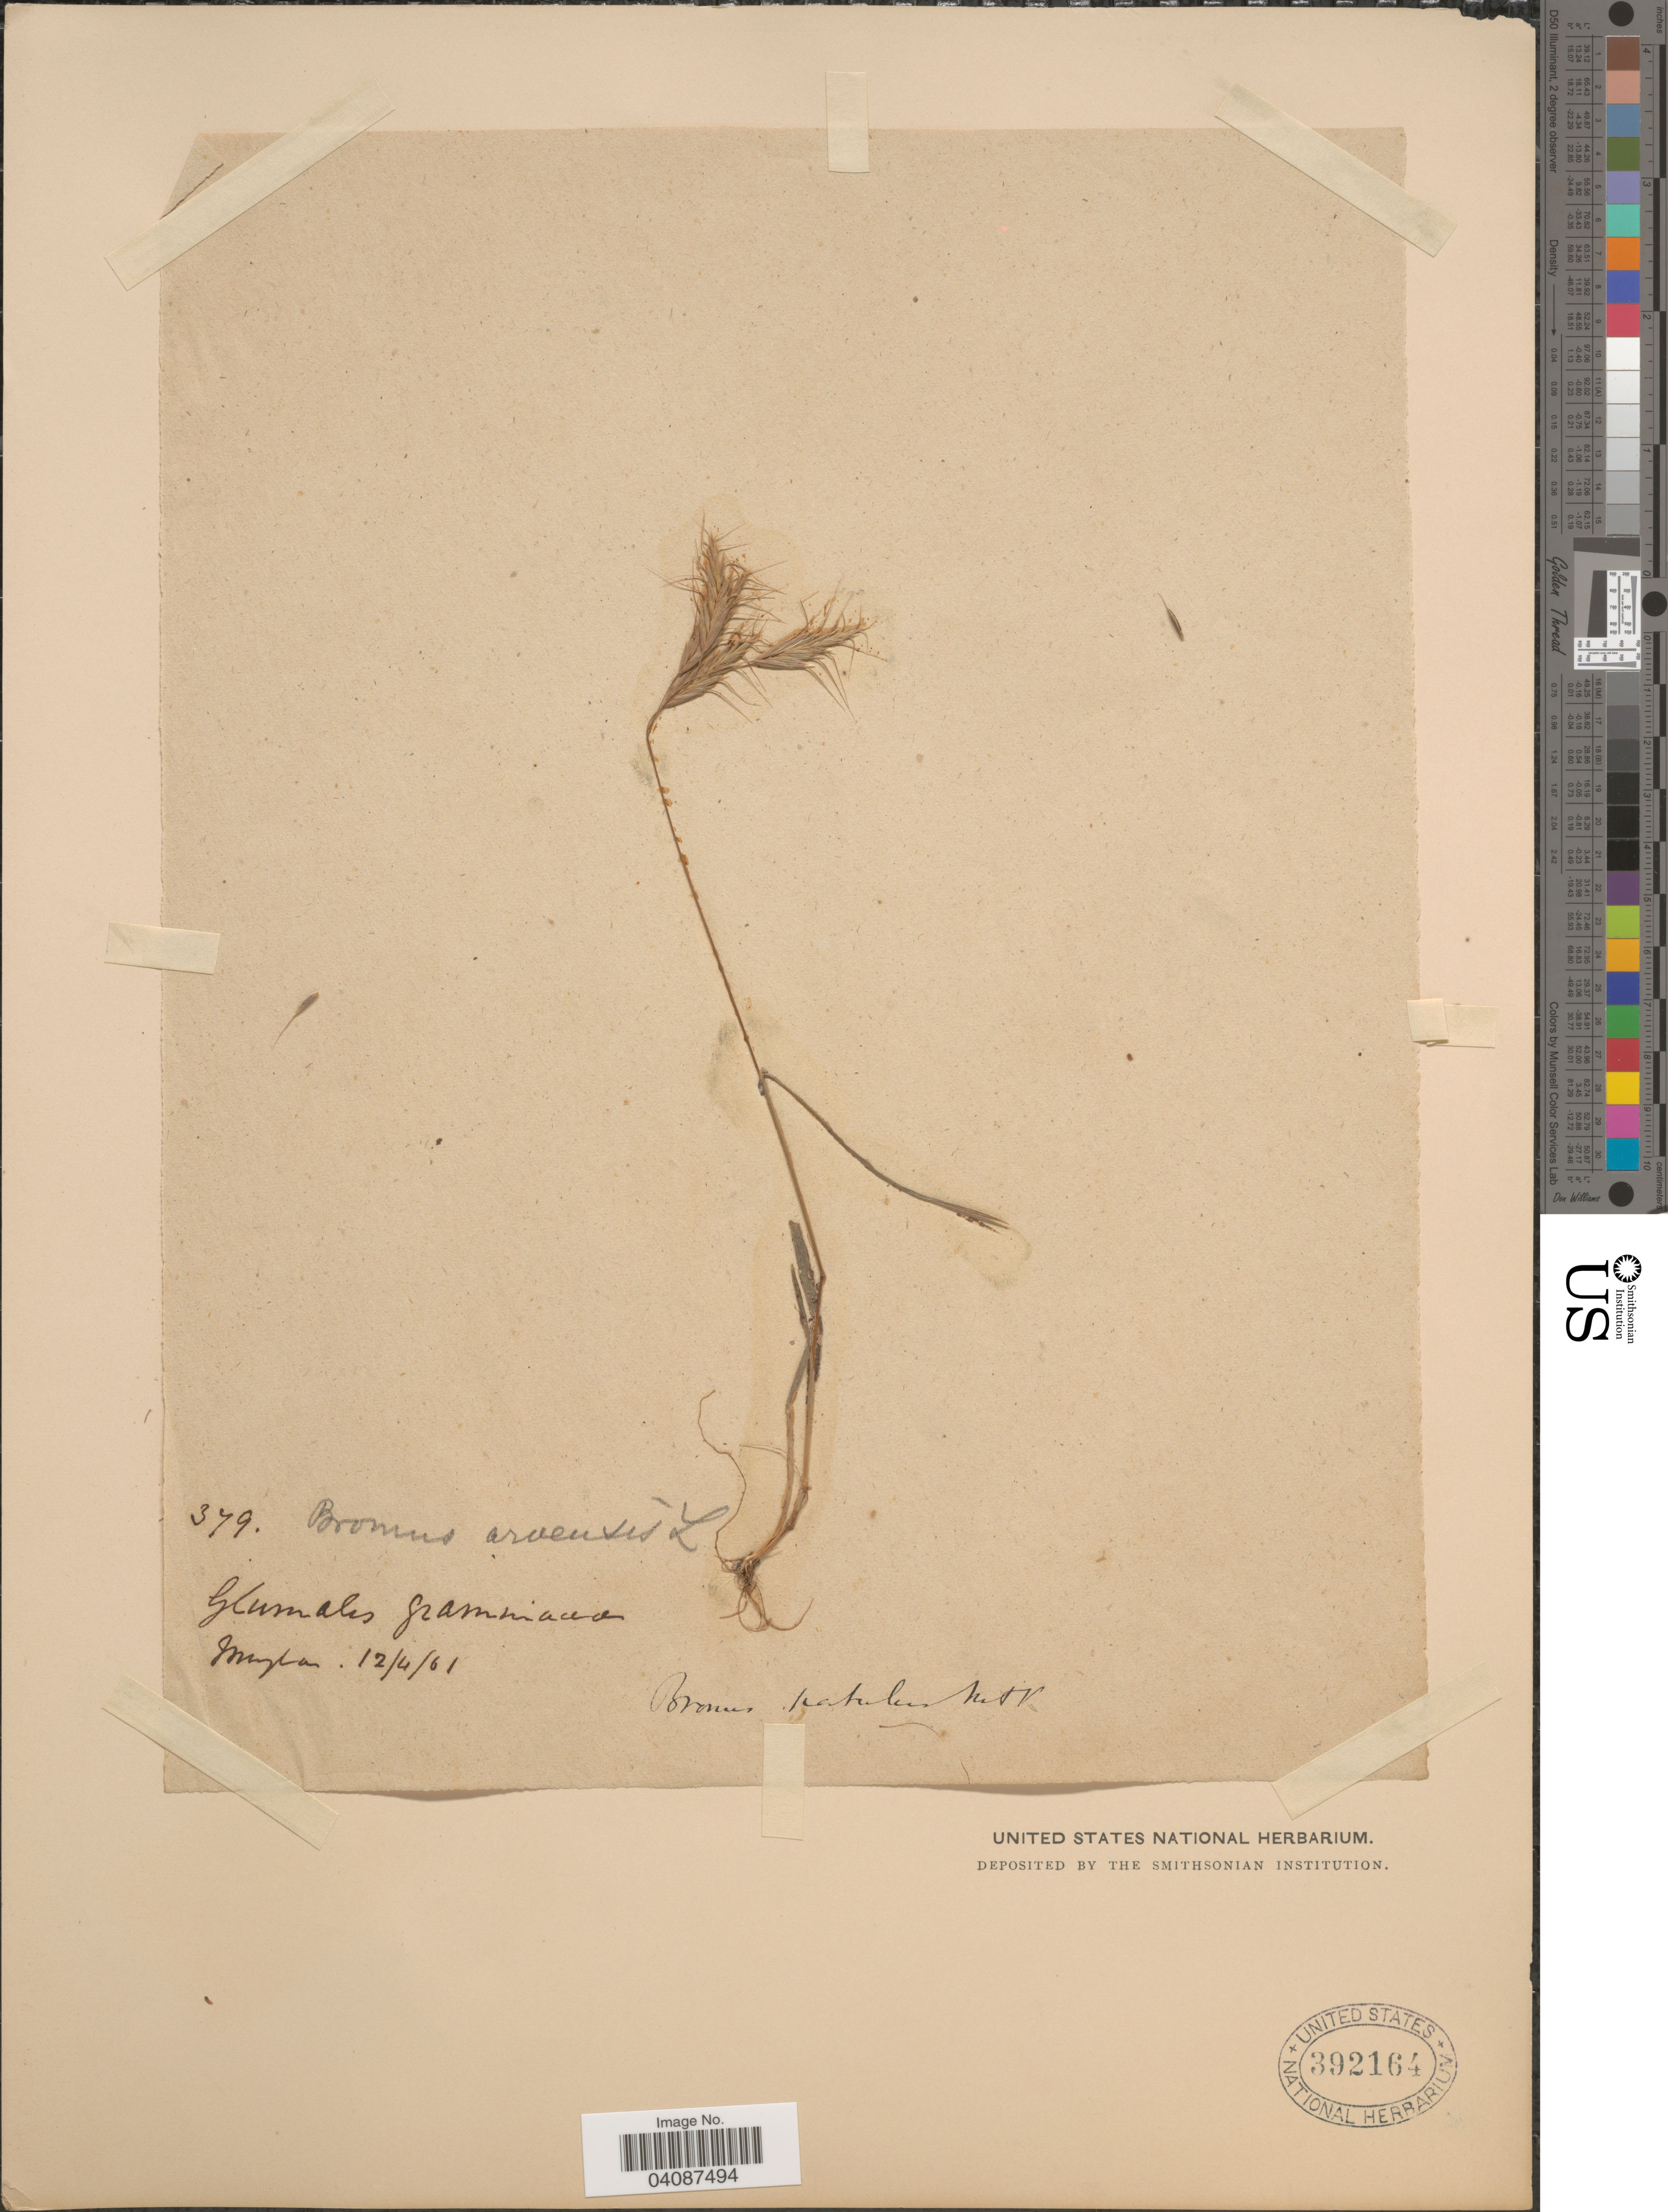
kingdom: Plantae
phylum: Tracheophyta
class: Liliopsida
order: Poales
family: Poaceae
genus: Bromus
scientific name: Bromus arvensis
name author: L.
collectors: Meylan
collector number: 379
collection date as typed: Transcribed d/m/y: 12/4/61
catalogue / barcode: US 392164